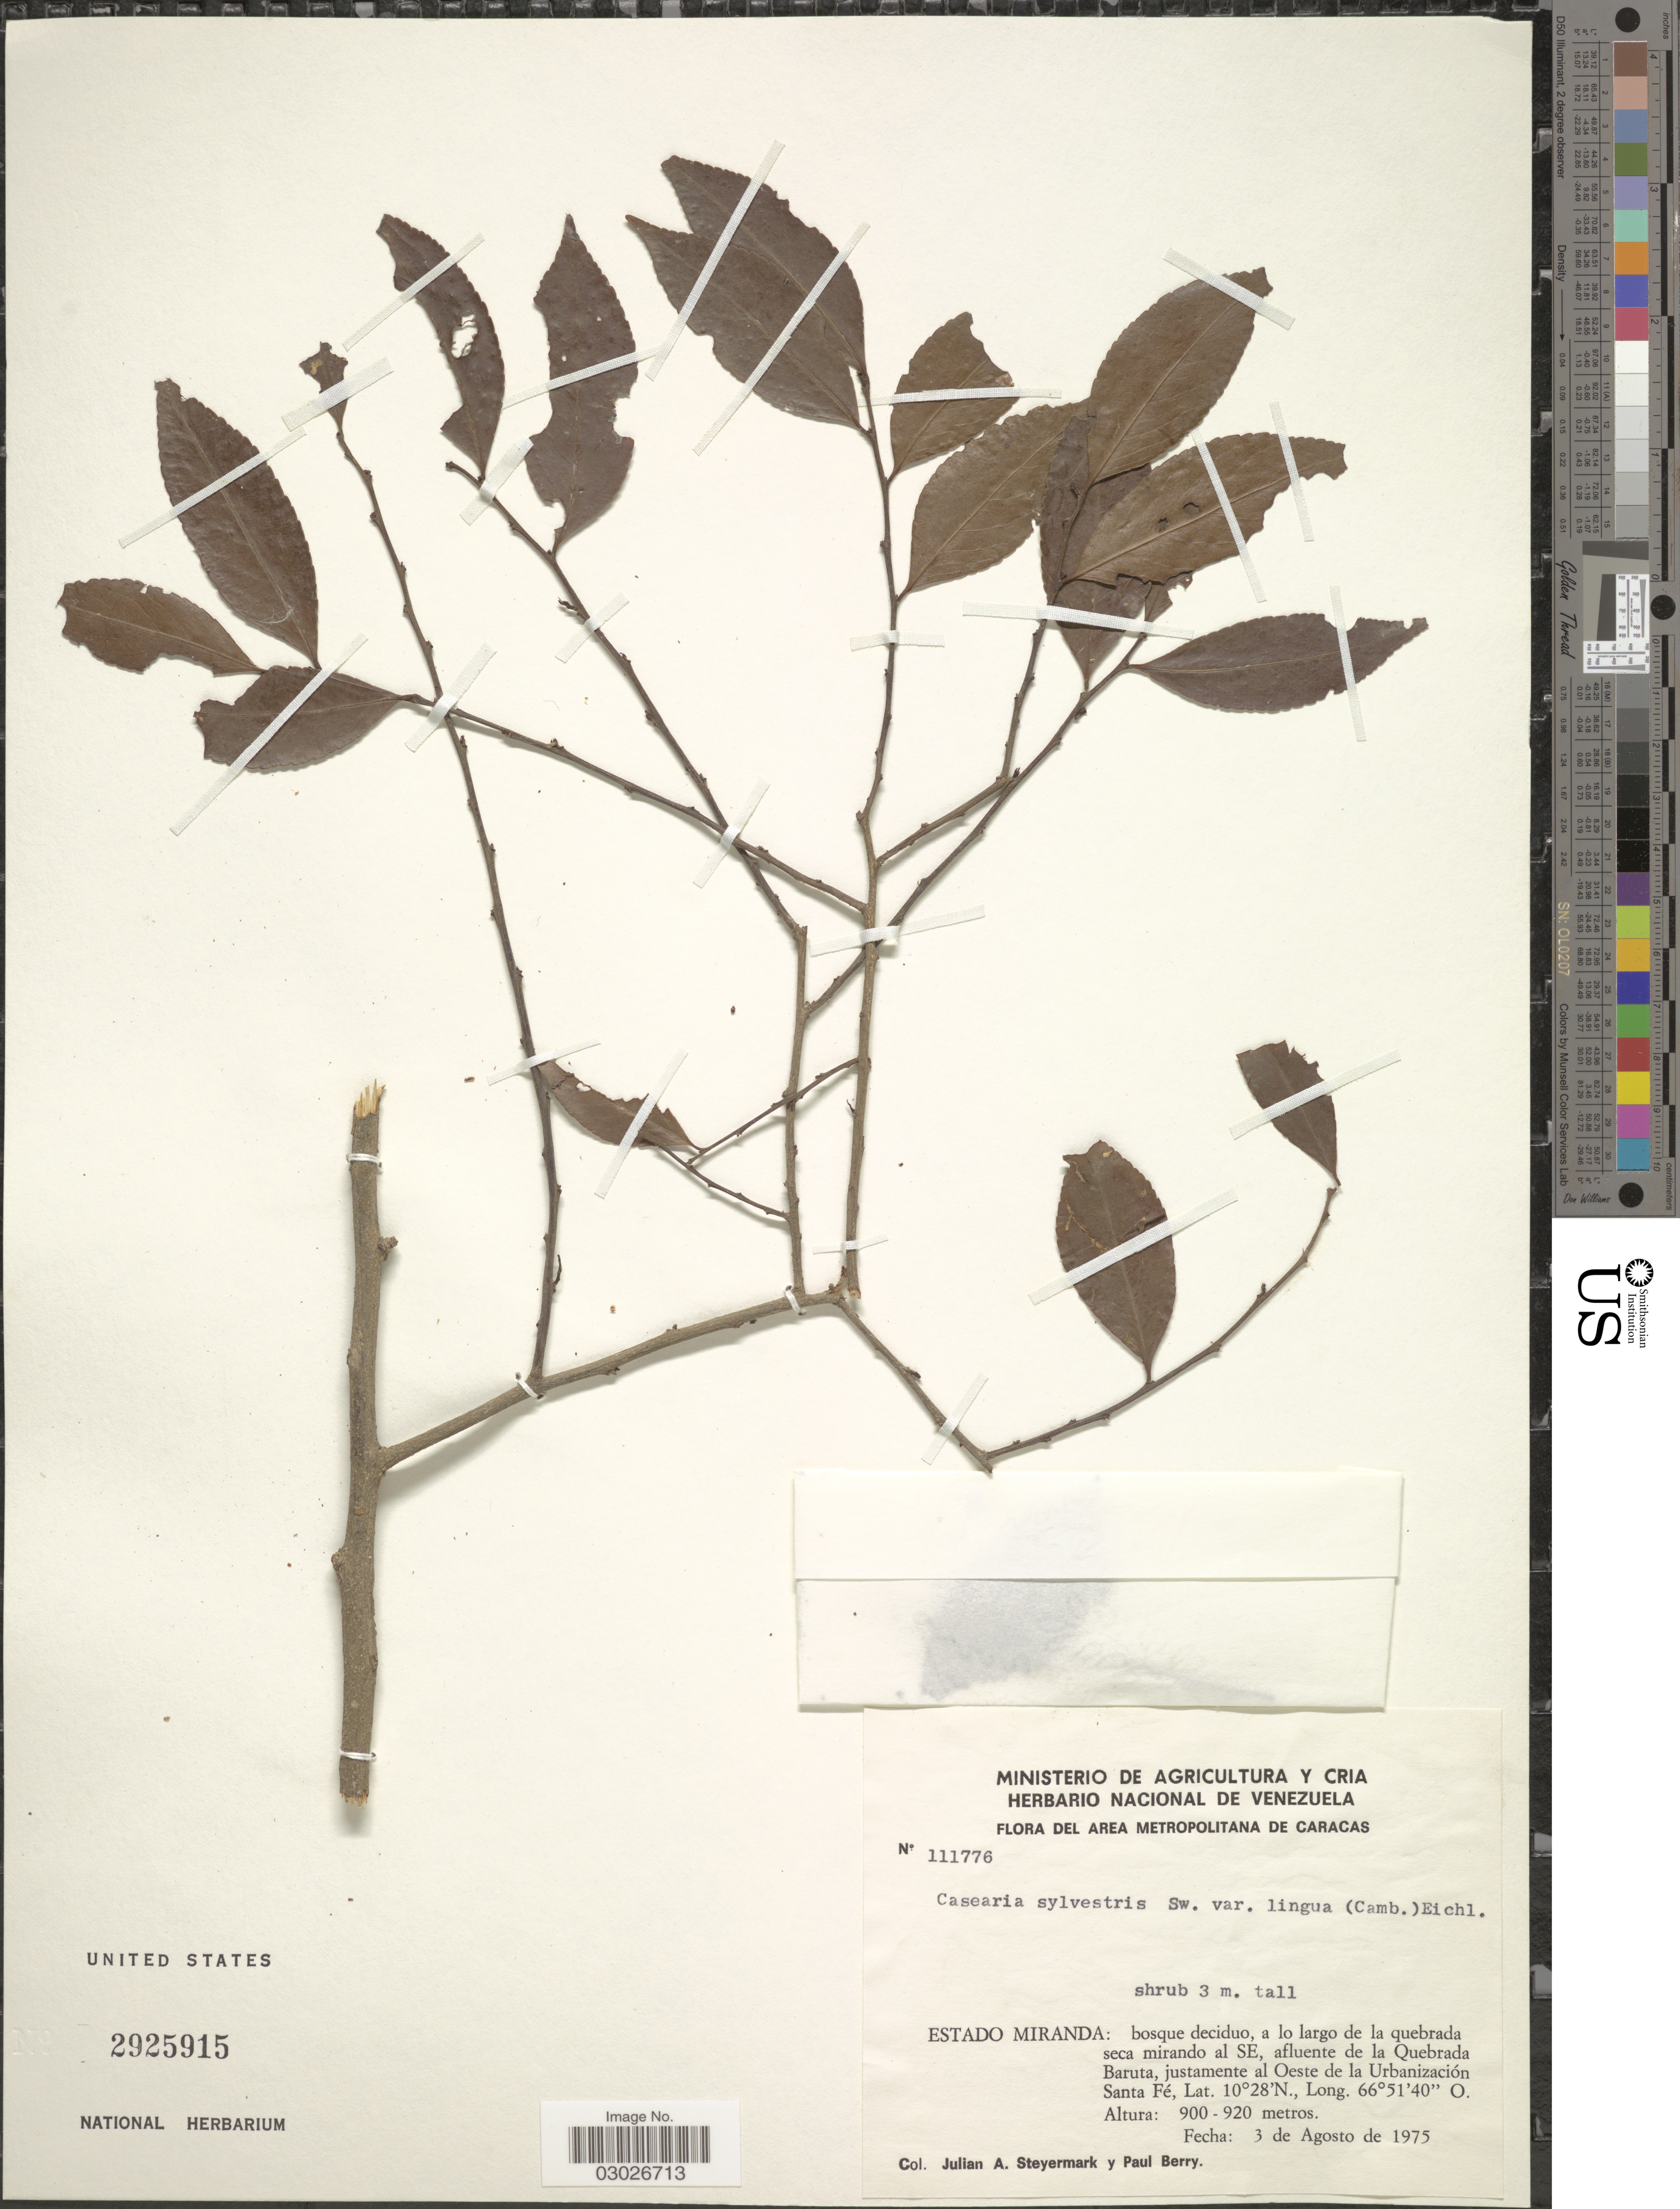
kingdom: Plantae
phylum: Tracheophyta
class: Magnoliopsida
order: Malpighiales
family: Salicaceae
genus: Casearia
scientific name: Casearia sylvestris var. lingua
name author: (Cambess.) Eichler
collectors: J. Steyermark & P. Berry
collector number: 111776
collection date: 1975-08-03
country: Venezuela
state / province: Miranda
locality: Area Metropolitana de Caracas. Bosque deciduo, a lo largo de la quebrada seca mirando al SE, afluente de la Quebrada Baruta, justamente al Oeste de la Urbanización Santa Fé.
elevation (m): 900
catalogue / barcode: US 2925915